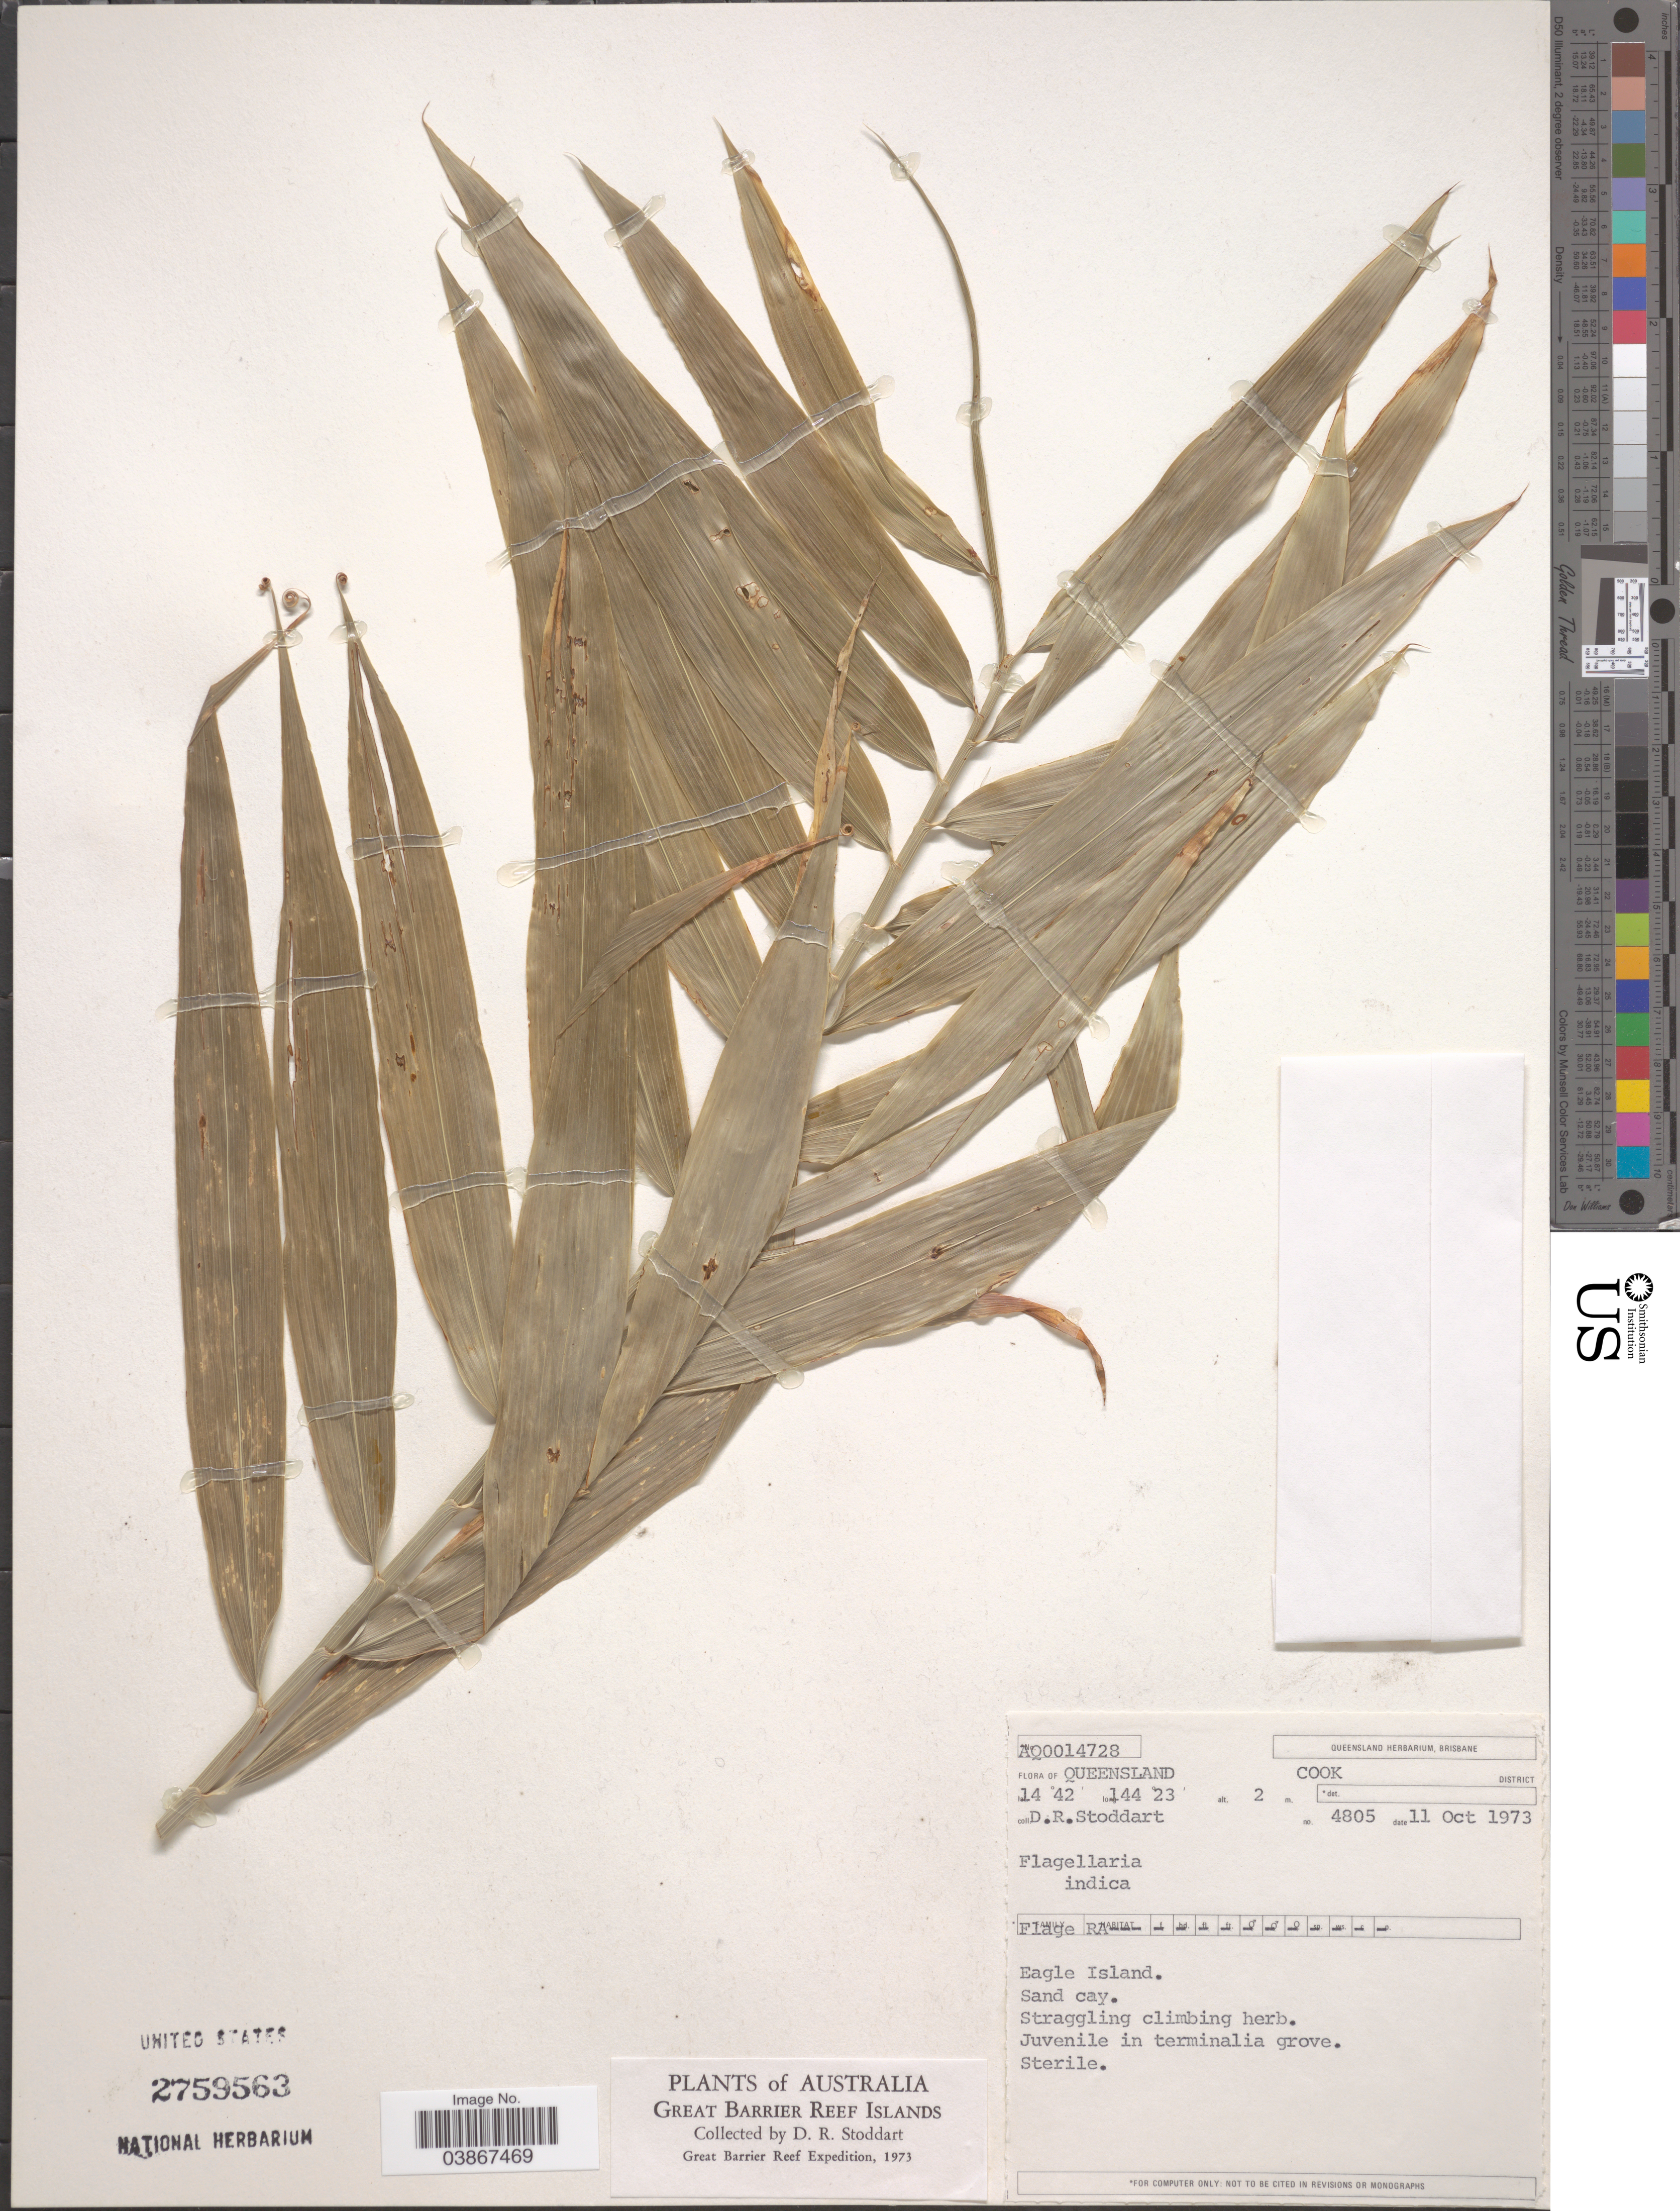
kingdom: Plantae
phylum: Tracheophyta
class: Liliopsida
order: Poales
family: Flagellariaceae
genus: Flagellaria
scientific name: Flagellaria indica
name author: L.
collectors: D. R. Stoddart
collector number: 4805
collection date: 1973-10-11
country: Australia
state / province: Queensland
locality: Great Barrier Reef Islands. Cook District. Eagle Island.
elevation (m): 2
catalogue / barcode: US 2759563